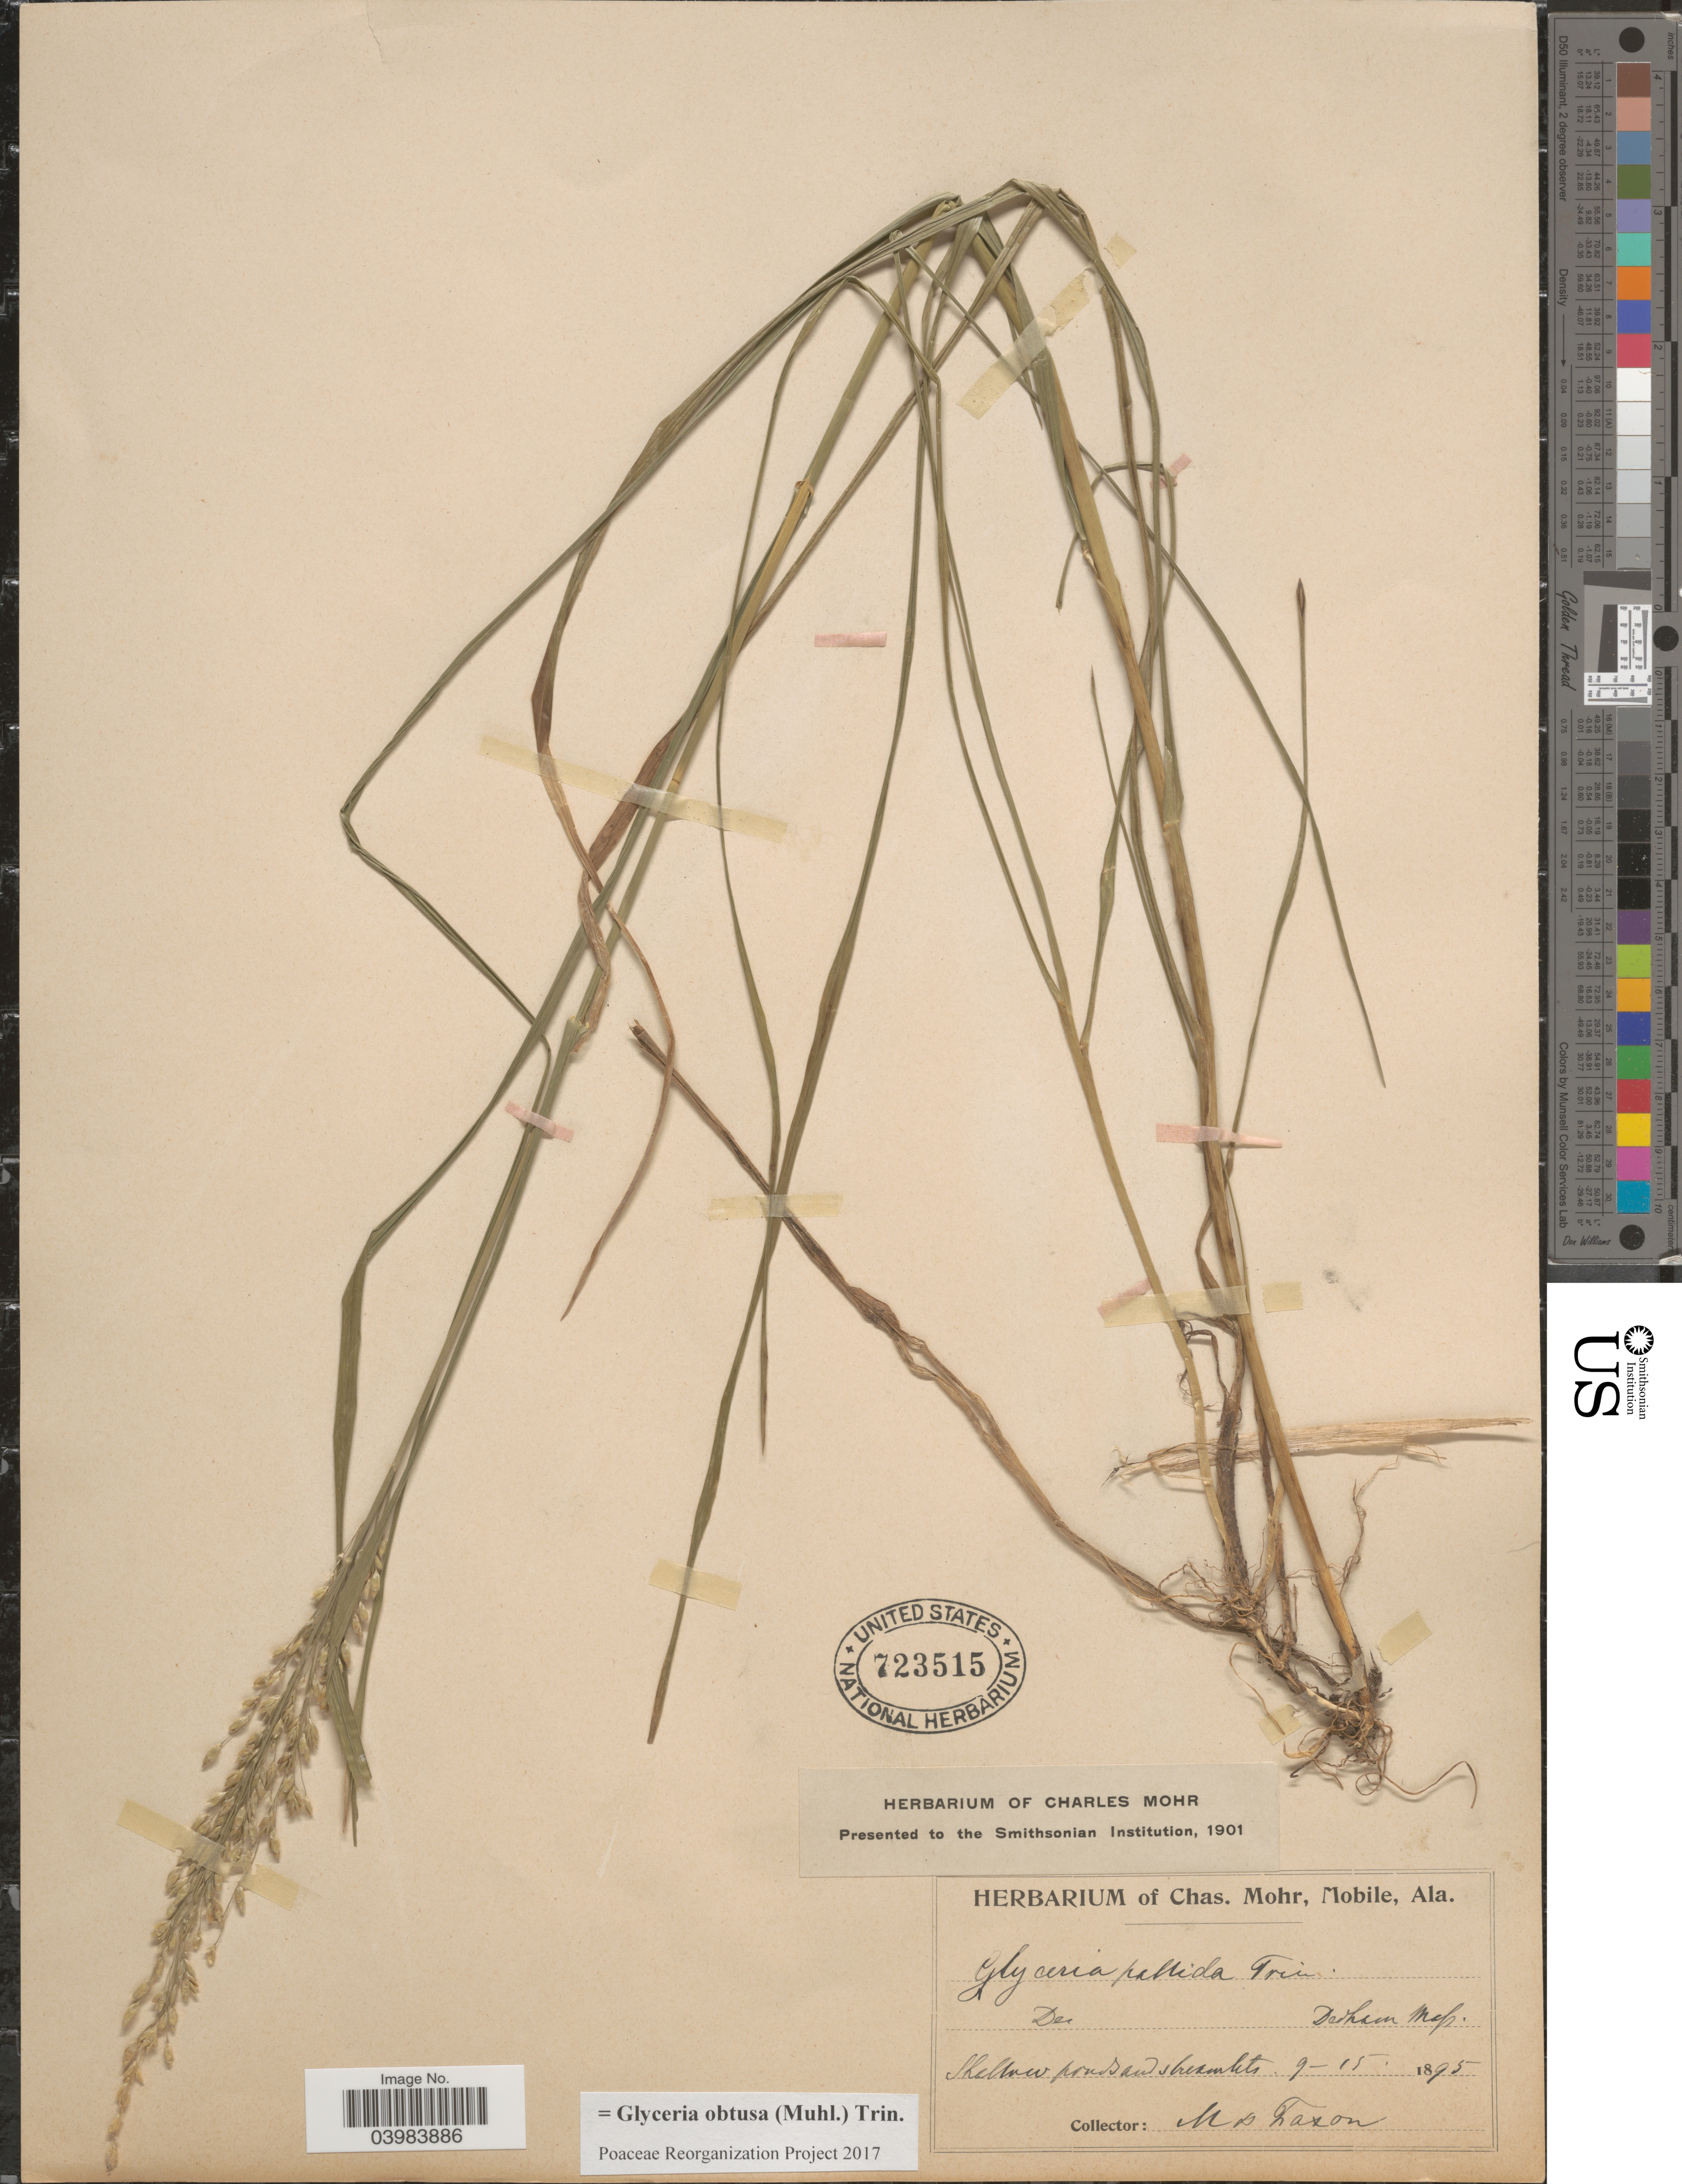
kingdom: Plantae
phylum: Tracheophyta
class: Liliopsida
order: Poales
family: Poaceae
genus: Glyceria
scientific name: Glyceria obtusa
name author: (Muhl.) Trin.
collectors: M. Faxon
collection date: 1895-09-15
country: United States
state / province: Massachusetts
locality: Dehran. Shallow ponds and streamlets.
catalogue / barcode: US 723515